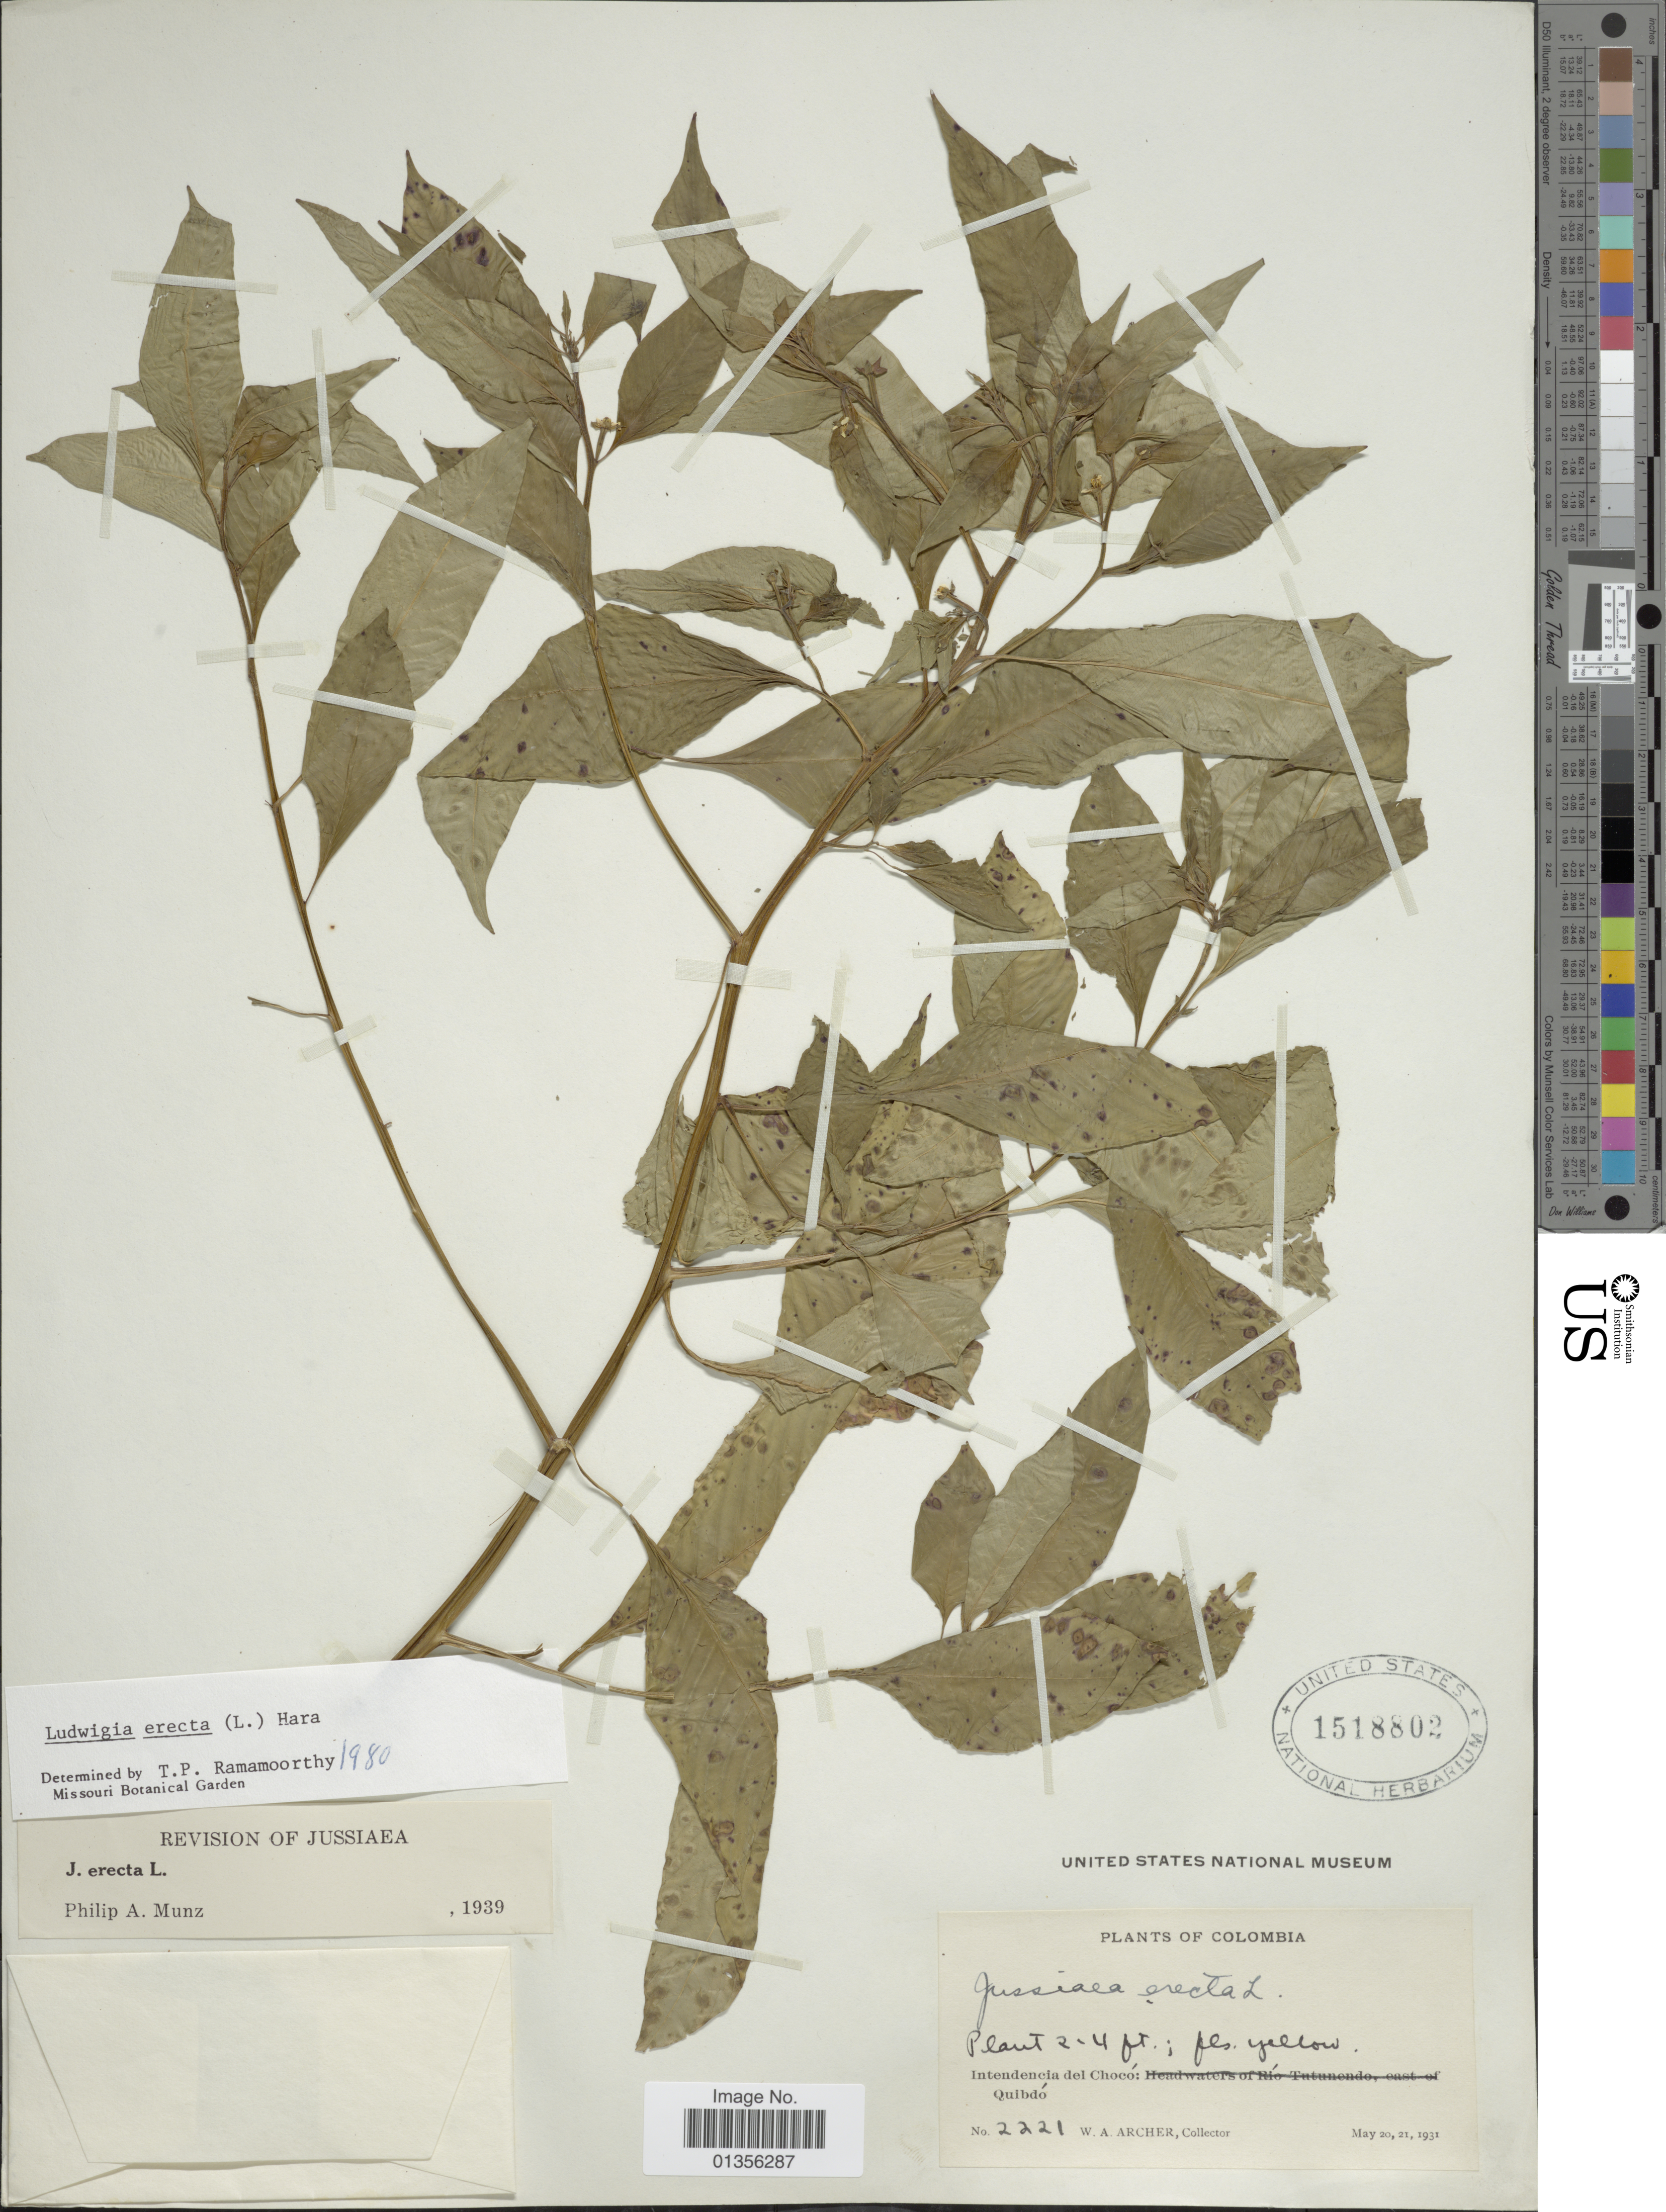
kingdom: Plantae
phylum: Tracheophyta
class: Magnoliopsida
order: Myrtales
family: Onagraceae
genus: Ludwigia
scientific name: Ludwigia erecta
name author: (L.) H. Hara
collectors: W. A. Archer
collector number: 2221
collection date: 1931-05-20/1931-05-21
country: Colombia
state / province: Chocó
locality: Quibdó.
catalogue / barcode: US 1518802